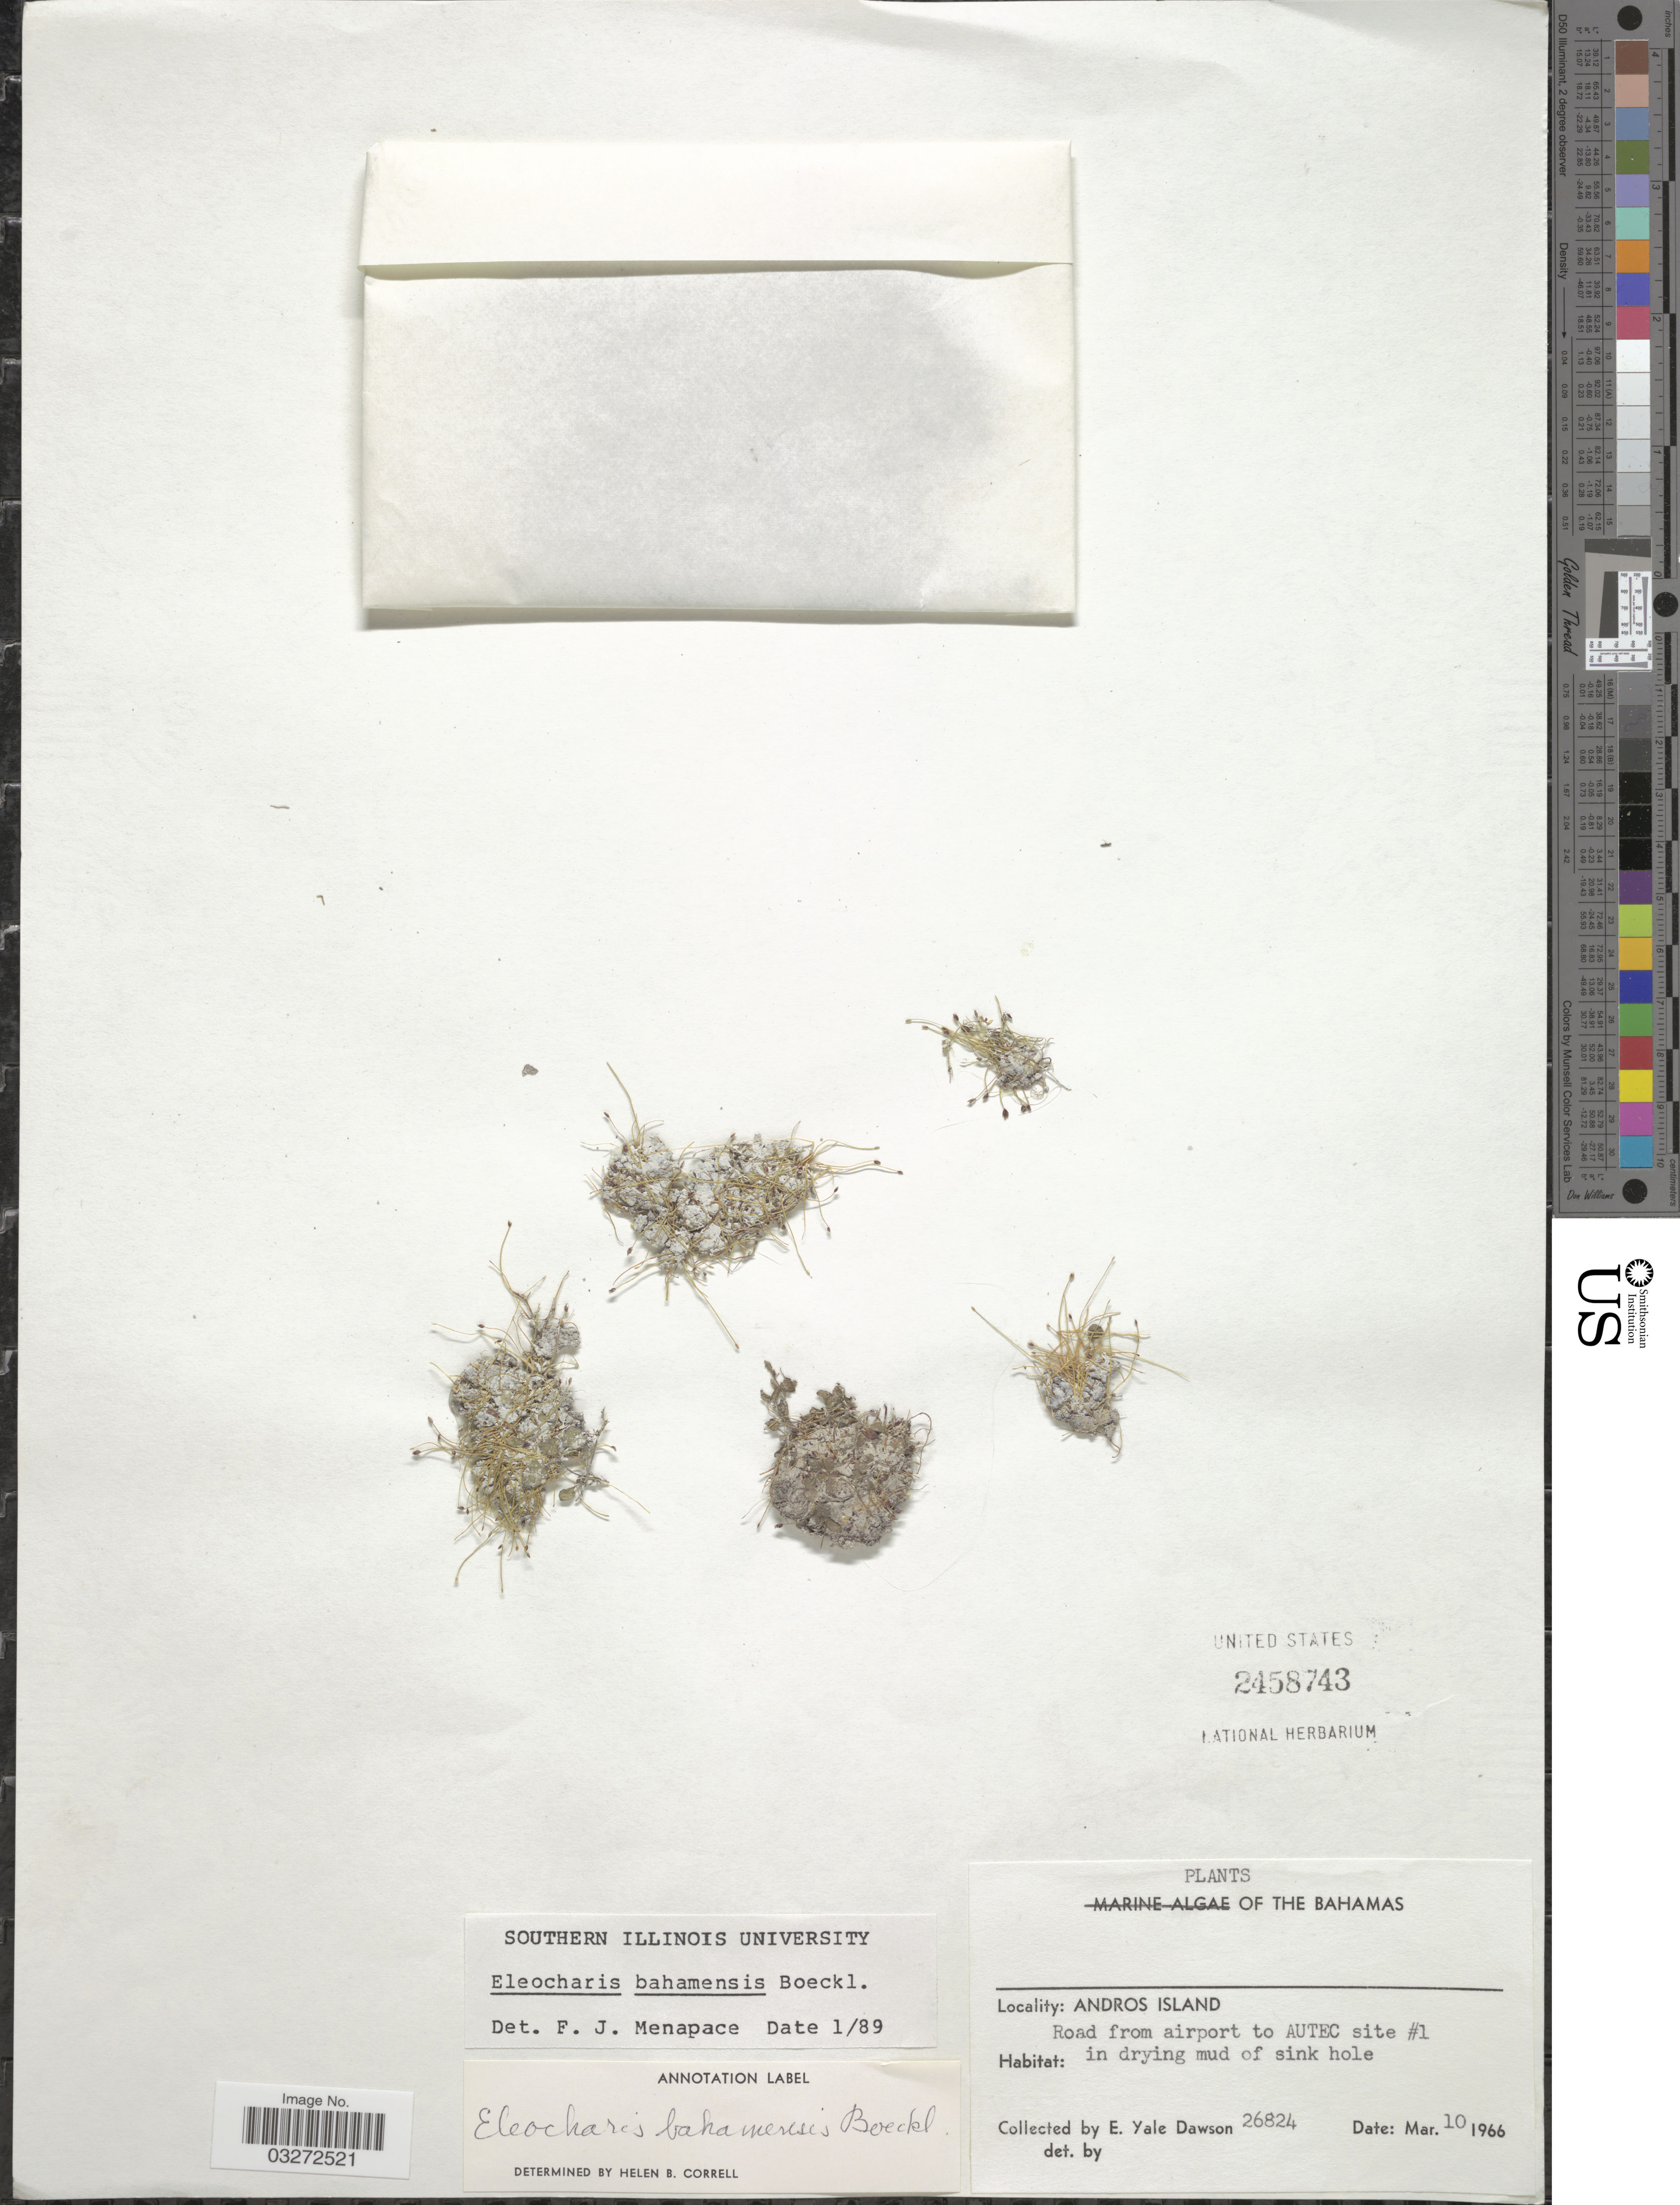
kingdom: Plantae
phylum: Tracheophyta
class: Liliopsida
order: Poales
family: Cyperaceae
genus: Eleocharis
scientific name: Eleocharis bahamensis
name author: Boeckeler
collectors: N. Yensen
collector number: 26824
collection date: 1966-03-10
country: Bahamas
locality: Andros Island. Road from airport to AUTEC site #1 in drying mud of sink hole.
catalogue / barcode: US 2458743